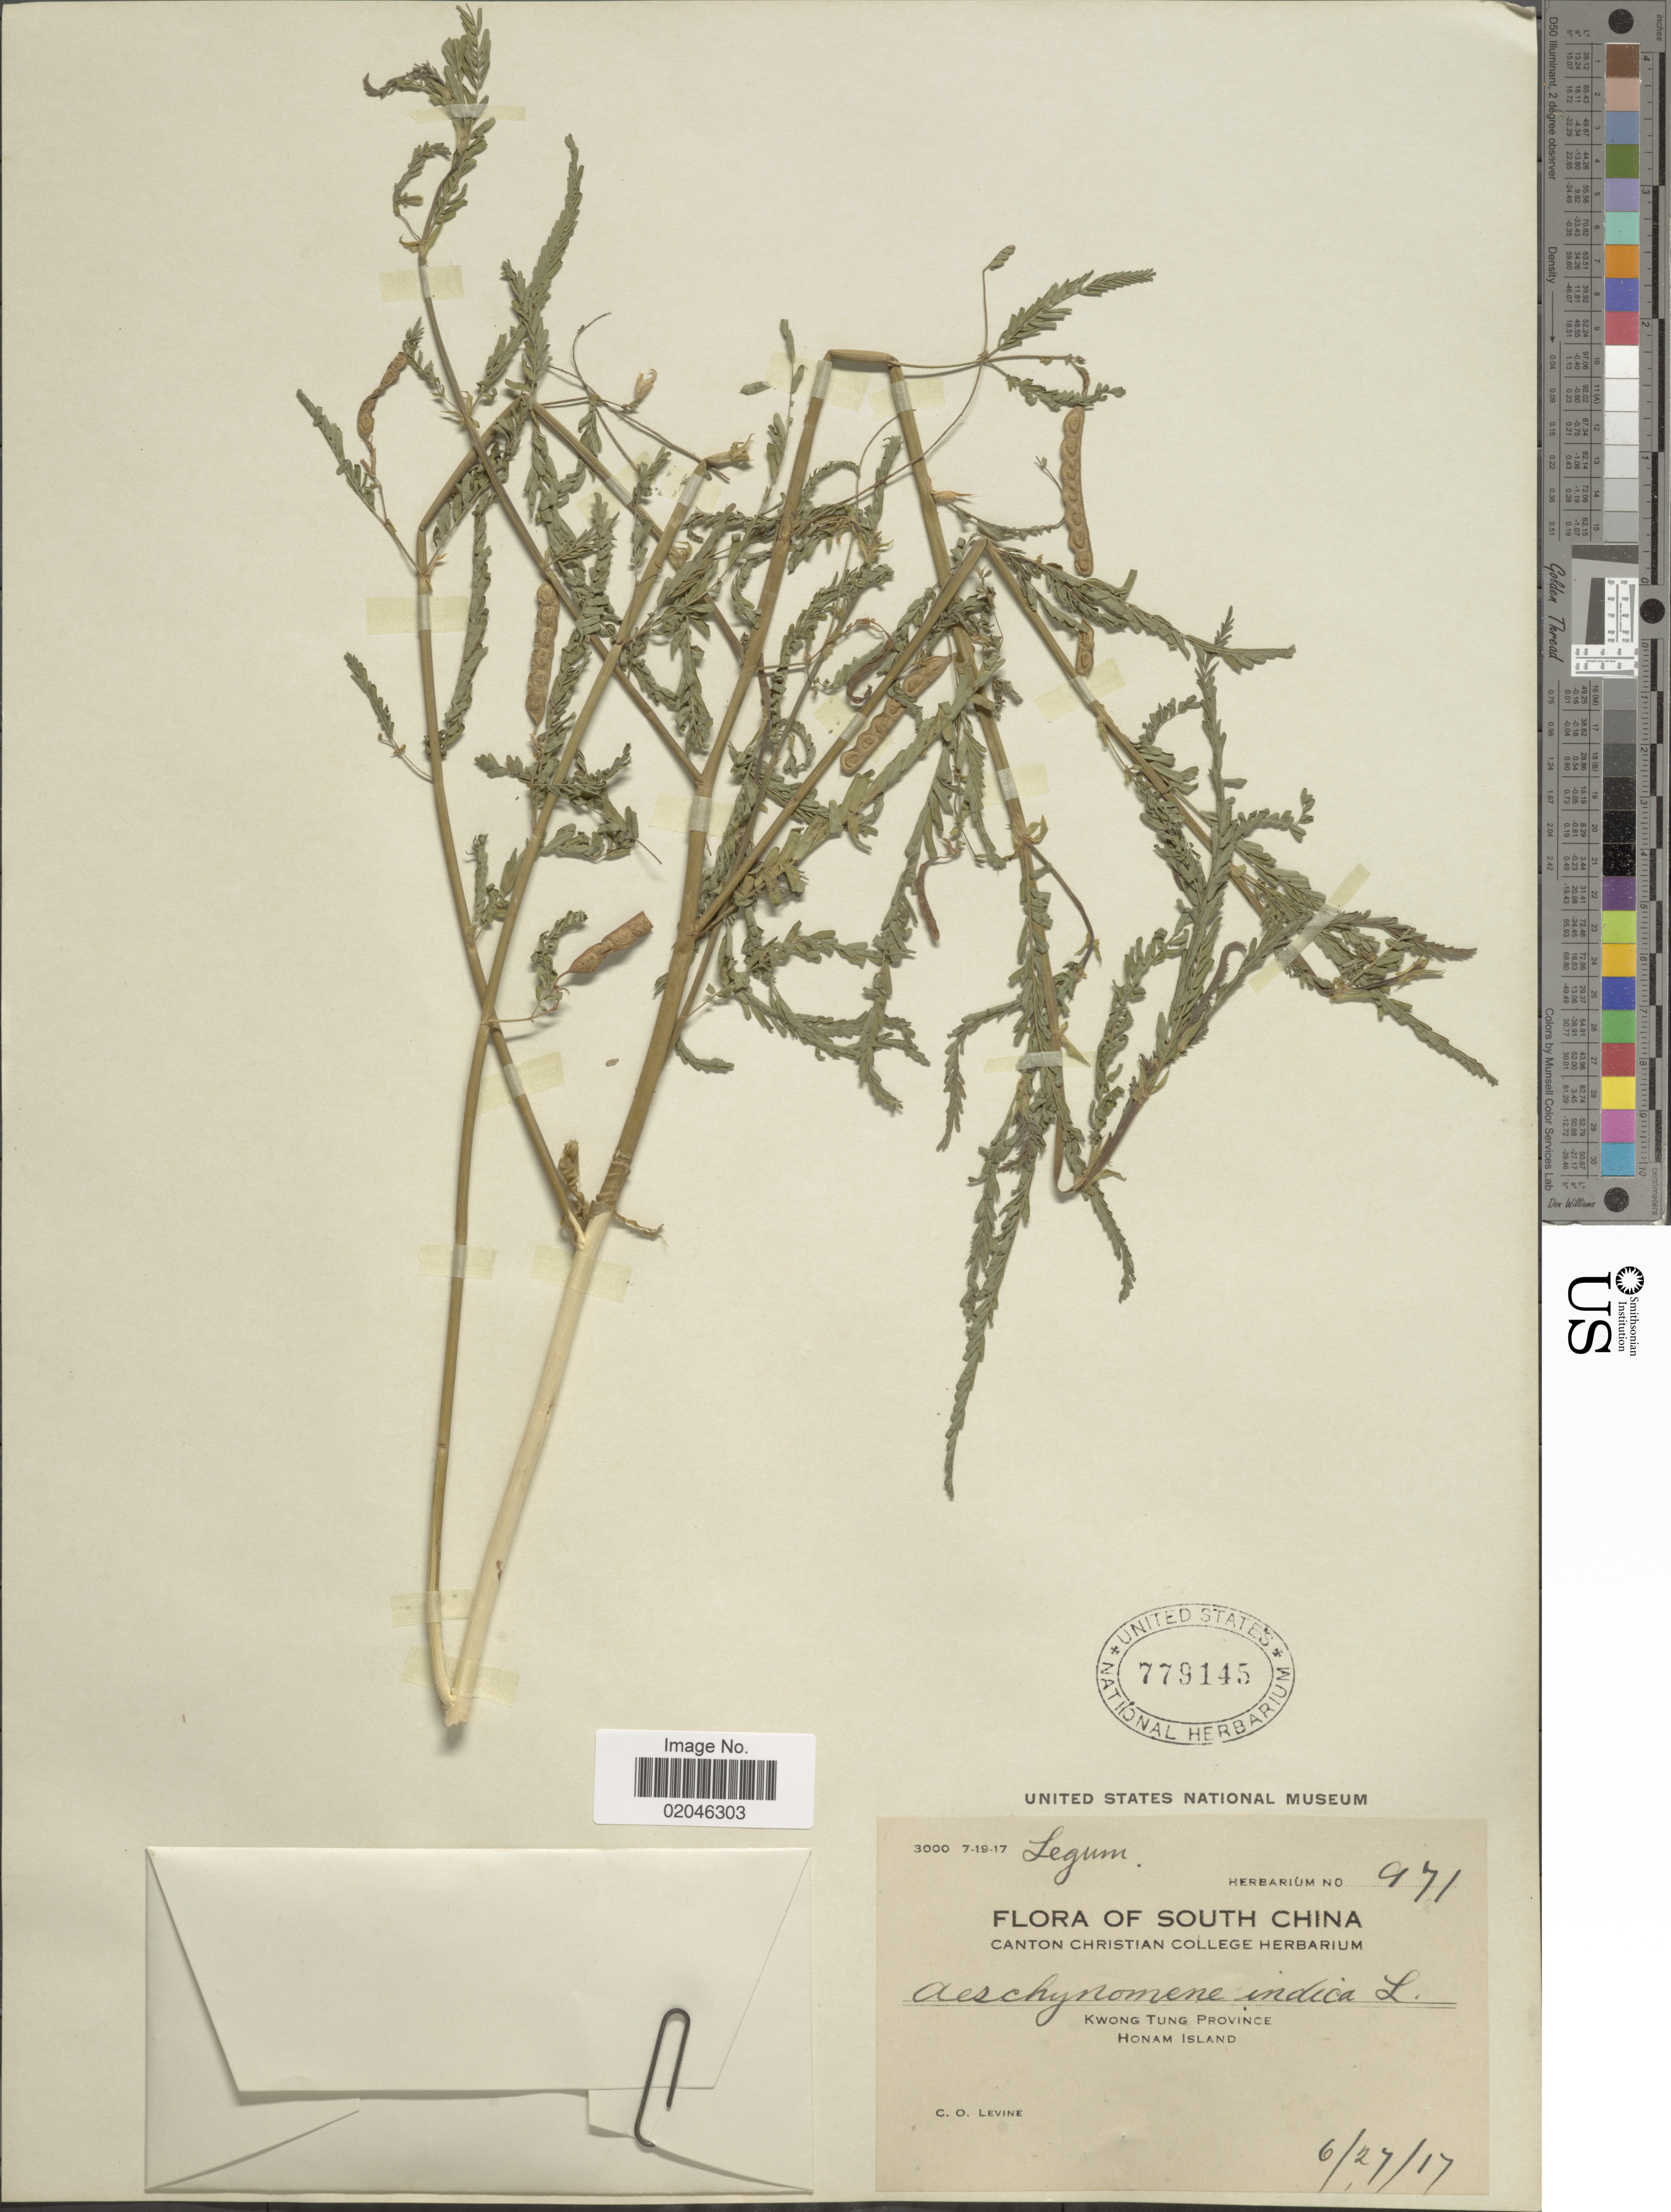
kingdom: Plantae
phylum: Tracheophyta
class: Magnoliopsida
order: Fabales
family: Fabaceae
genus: Aeschynomene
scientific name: Aeschynomene indica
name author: L.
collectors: C. O. Levine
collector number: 971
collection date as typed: Transcribed d/m/y: 27/6/17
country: China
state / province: Guangdong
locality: Kwong Tung Province, Honam Island.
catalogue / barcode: US 779145